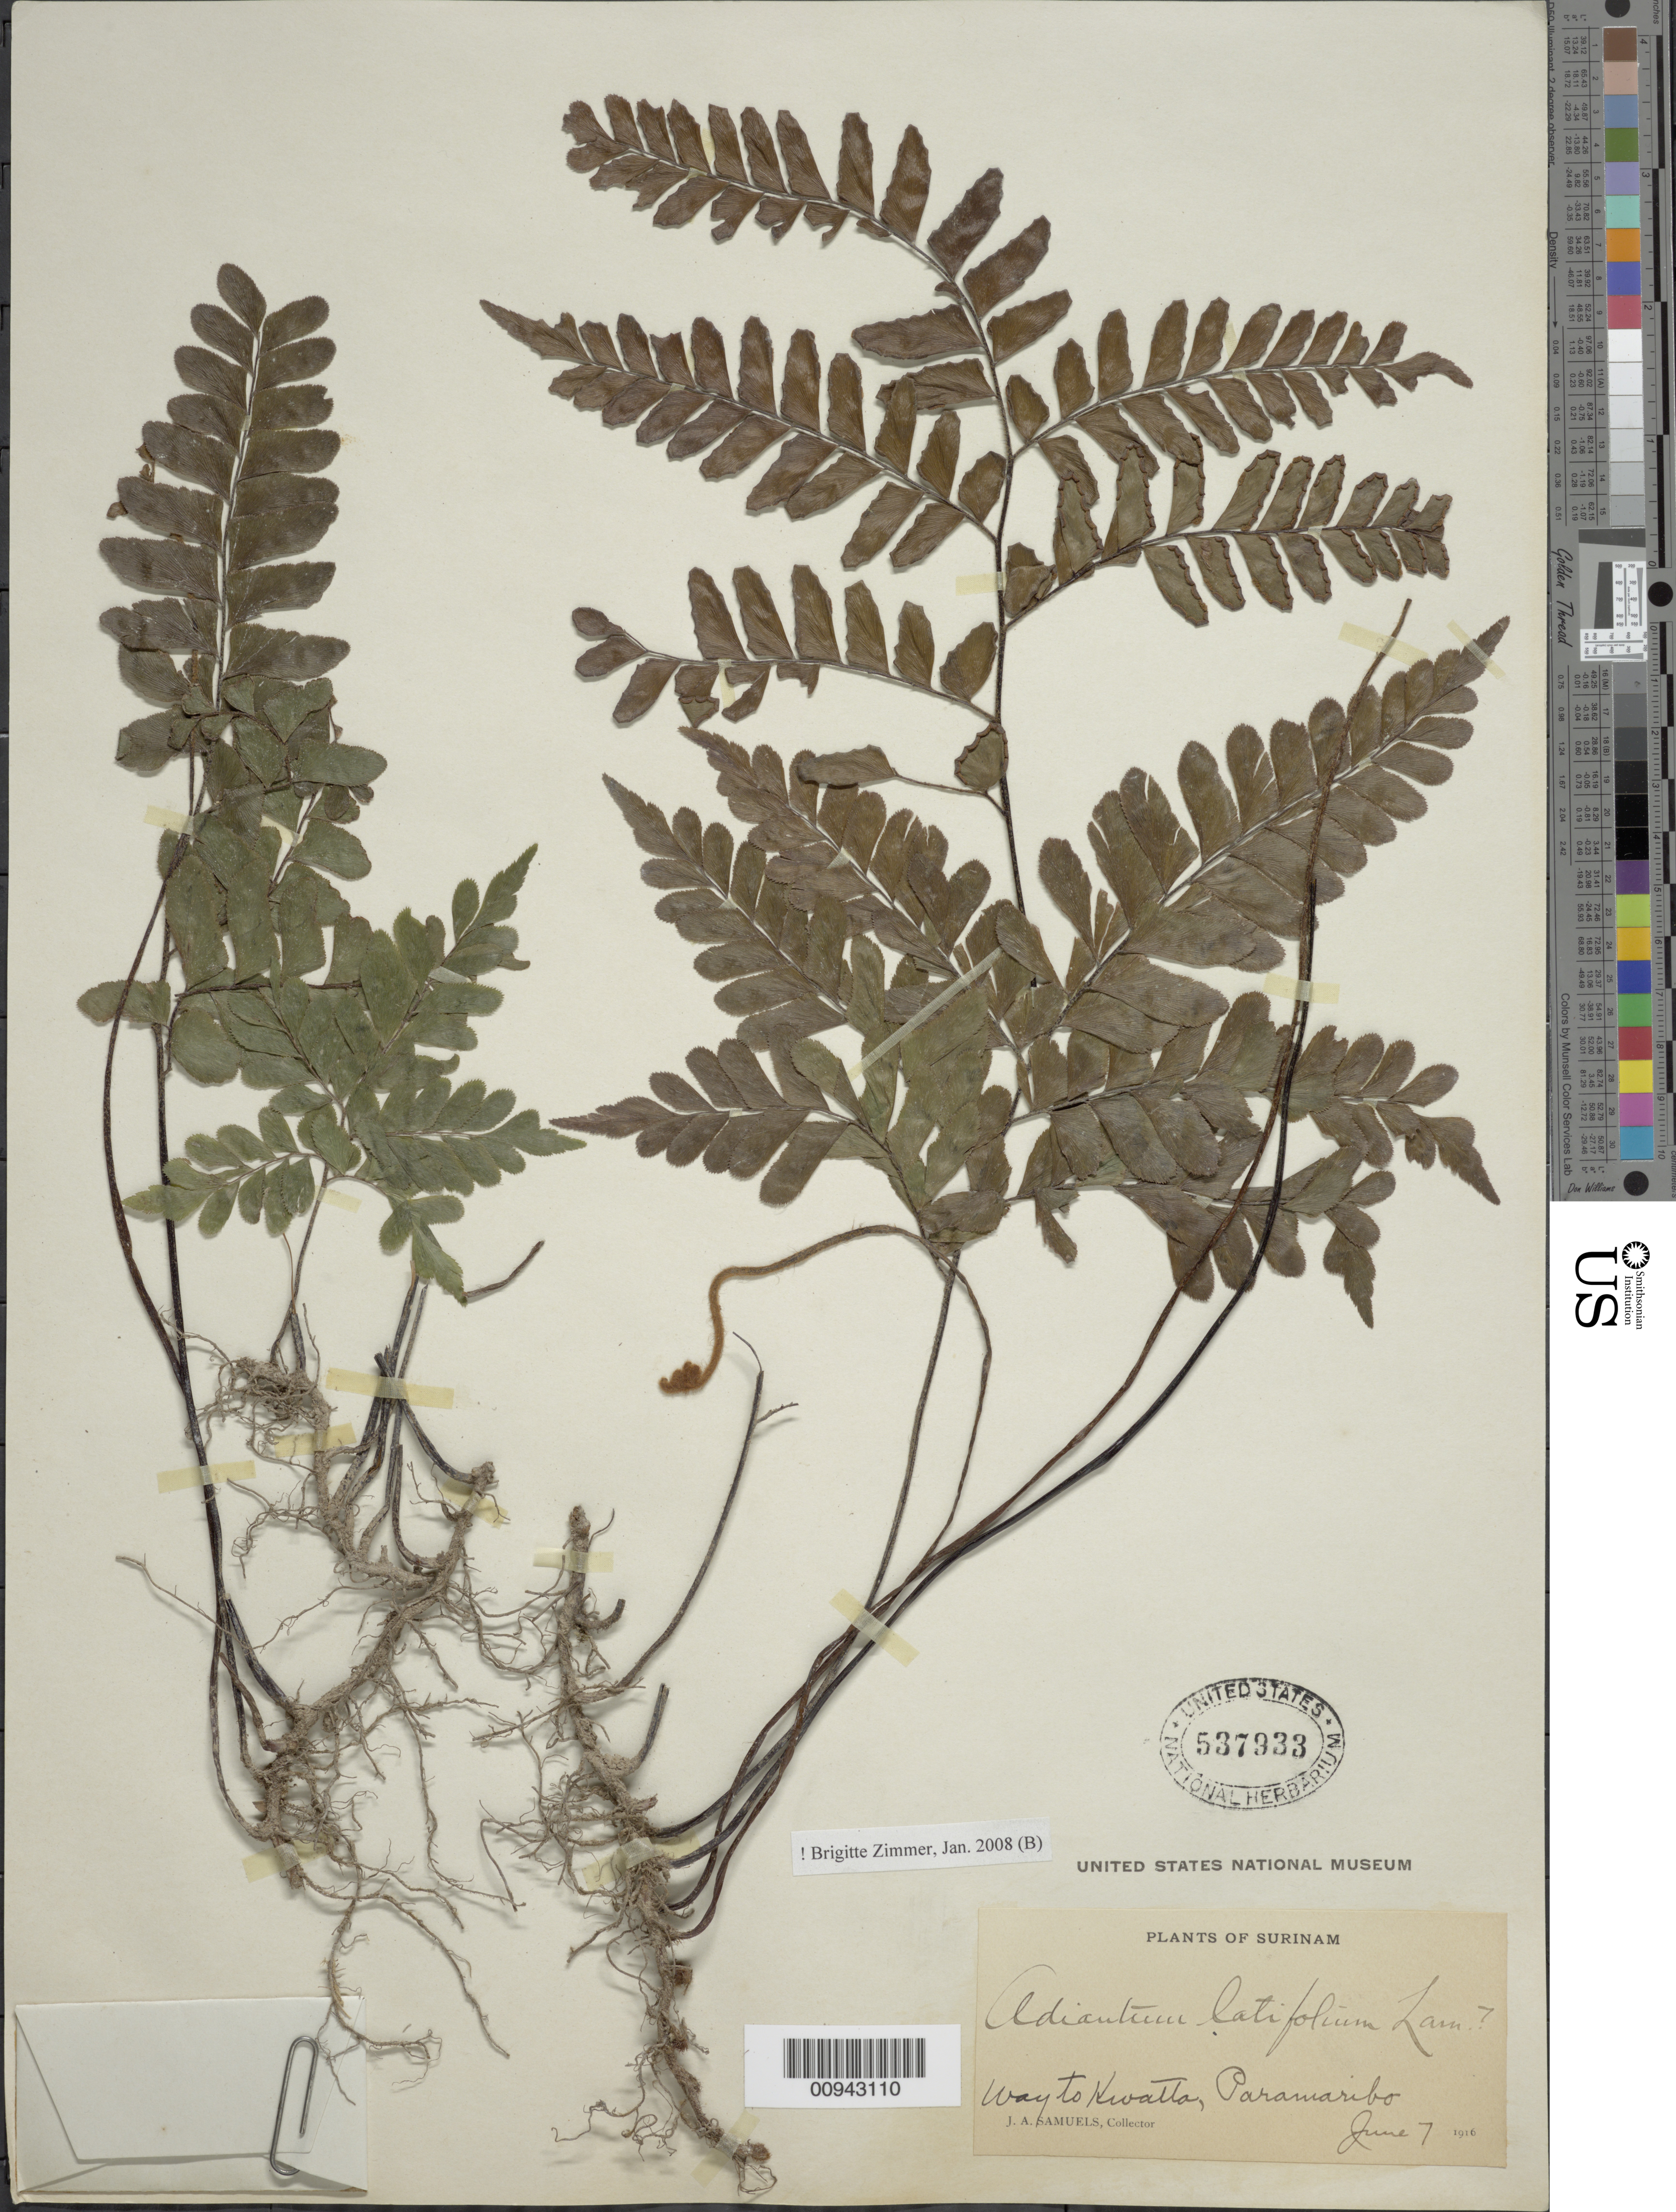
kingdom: Plantae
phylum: Tracheophyta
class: Polypodiopsida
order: Polypodiales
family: Pteridaceae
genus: Adiantum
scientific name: Adiantum latifolium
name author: Lam.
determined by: Zimmer, B.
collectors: J. A. Samuels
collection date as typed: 7-Jun-16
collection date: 1916-06-07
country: Suriname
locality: Paramaribo, road to Kwatta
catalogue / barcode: US 537933